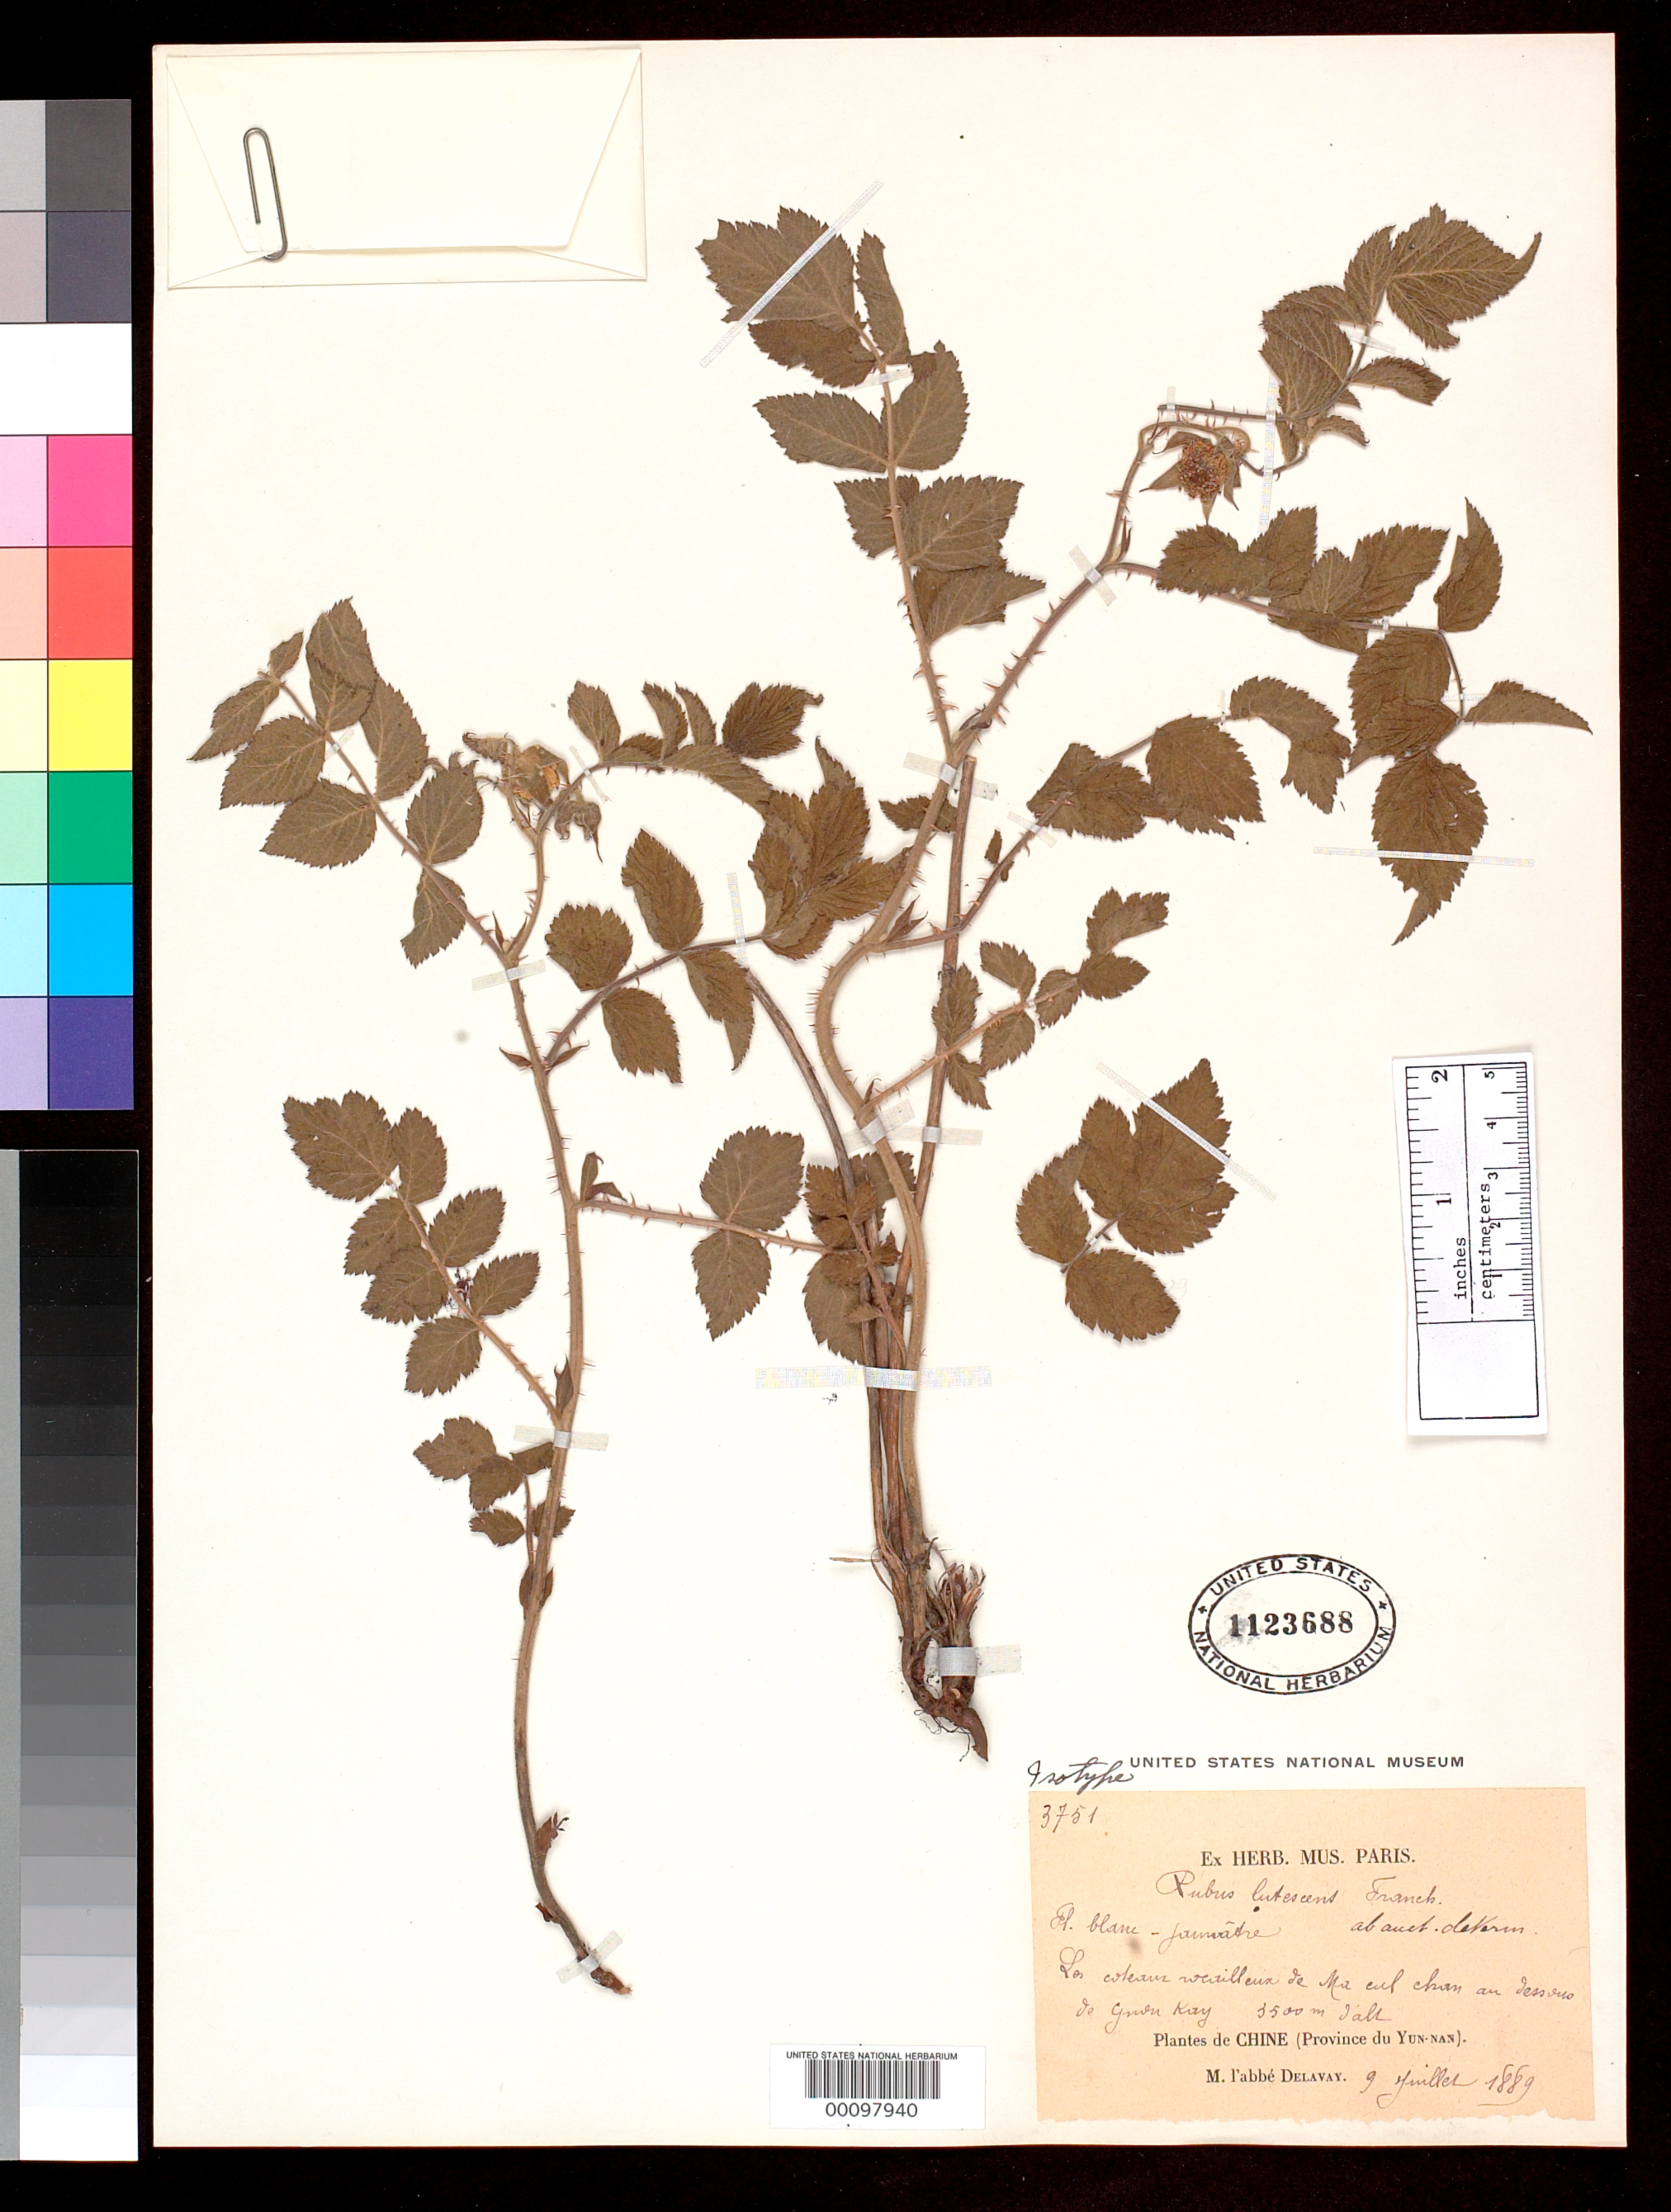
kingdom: Plantae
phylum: Tracheophyta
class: Magnoliopsida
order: Rosales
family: Rosaceae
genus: Rubus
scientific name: Rubus lutescens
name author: Franch.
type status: Isotype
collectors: P. Delavay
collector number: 3751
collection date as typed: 09 Jul 1889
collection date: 1889-07-09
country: China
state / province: Yunnan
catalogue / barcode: US 1123688